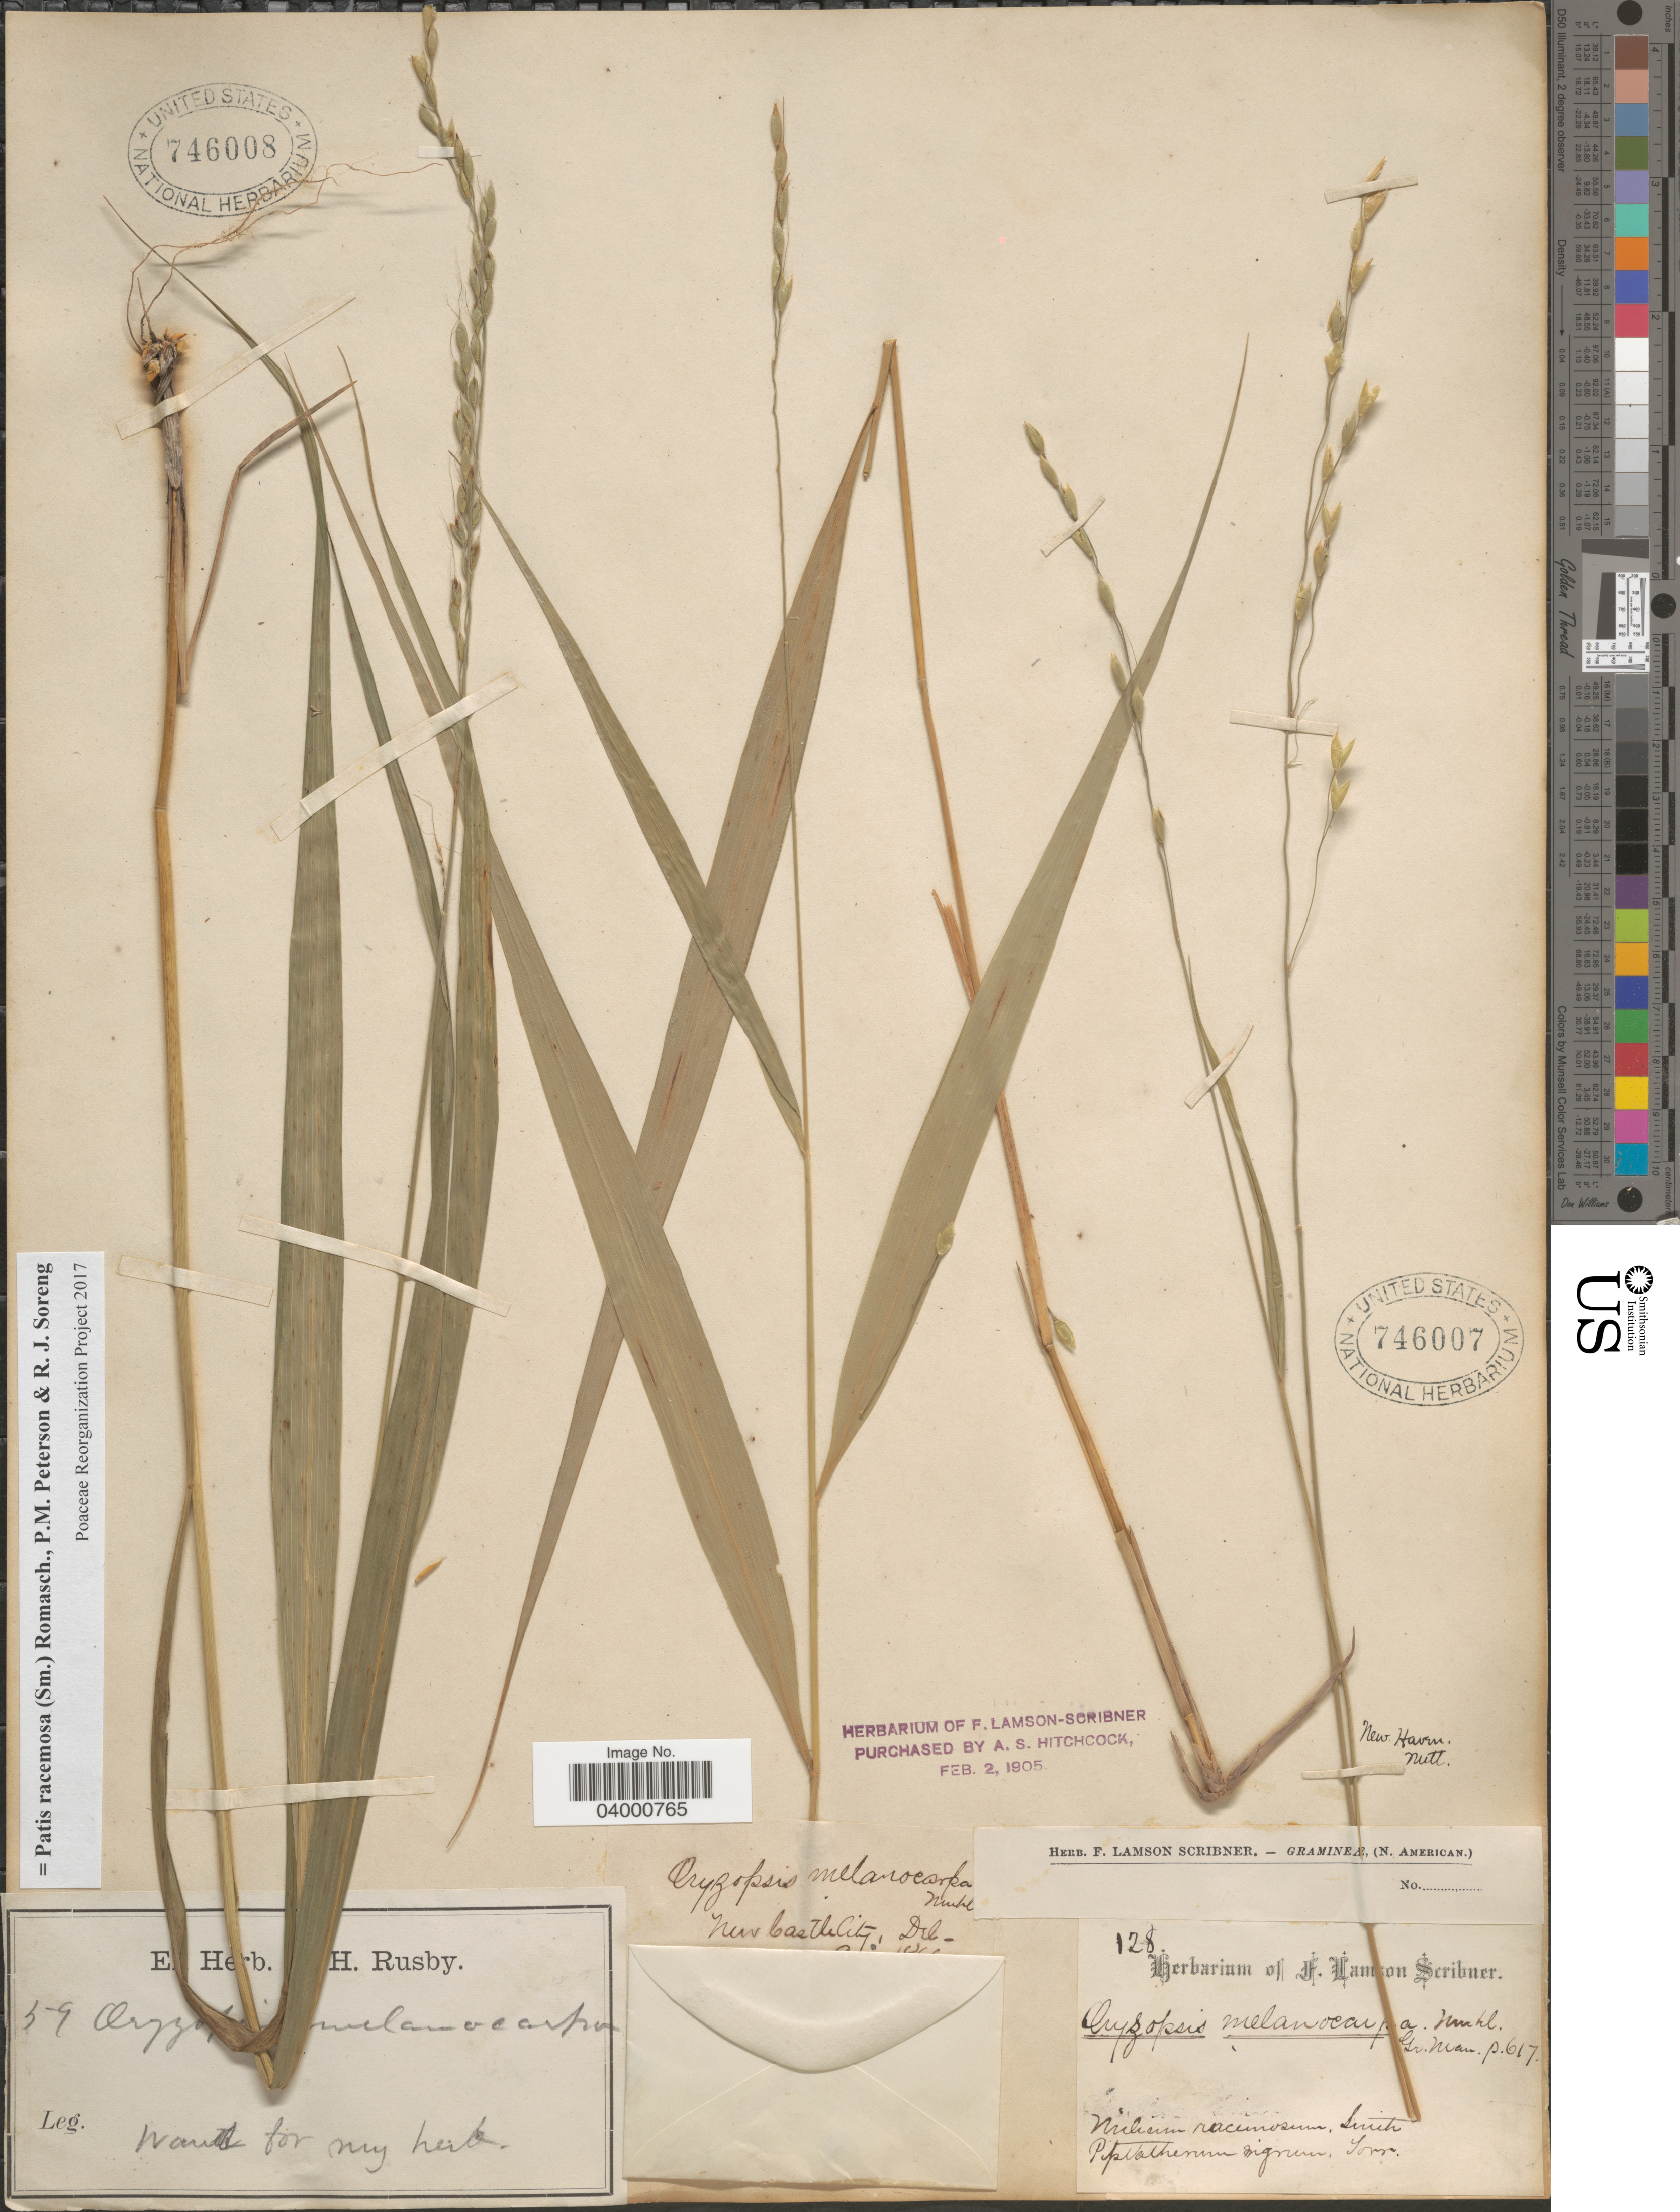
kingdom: Plantae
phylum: Tracheophyta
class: Liliopsida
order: Poales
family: Poaceae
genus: Patis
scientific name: Patis racemosa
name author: (Sm.) Romasch. et al.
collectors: ex herb. F. Lamson Scribner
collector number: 128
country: United States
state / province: Connecticut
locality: New Haven.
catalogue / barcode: US 746007